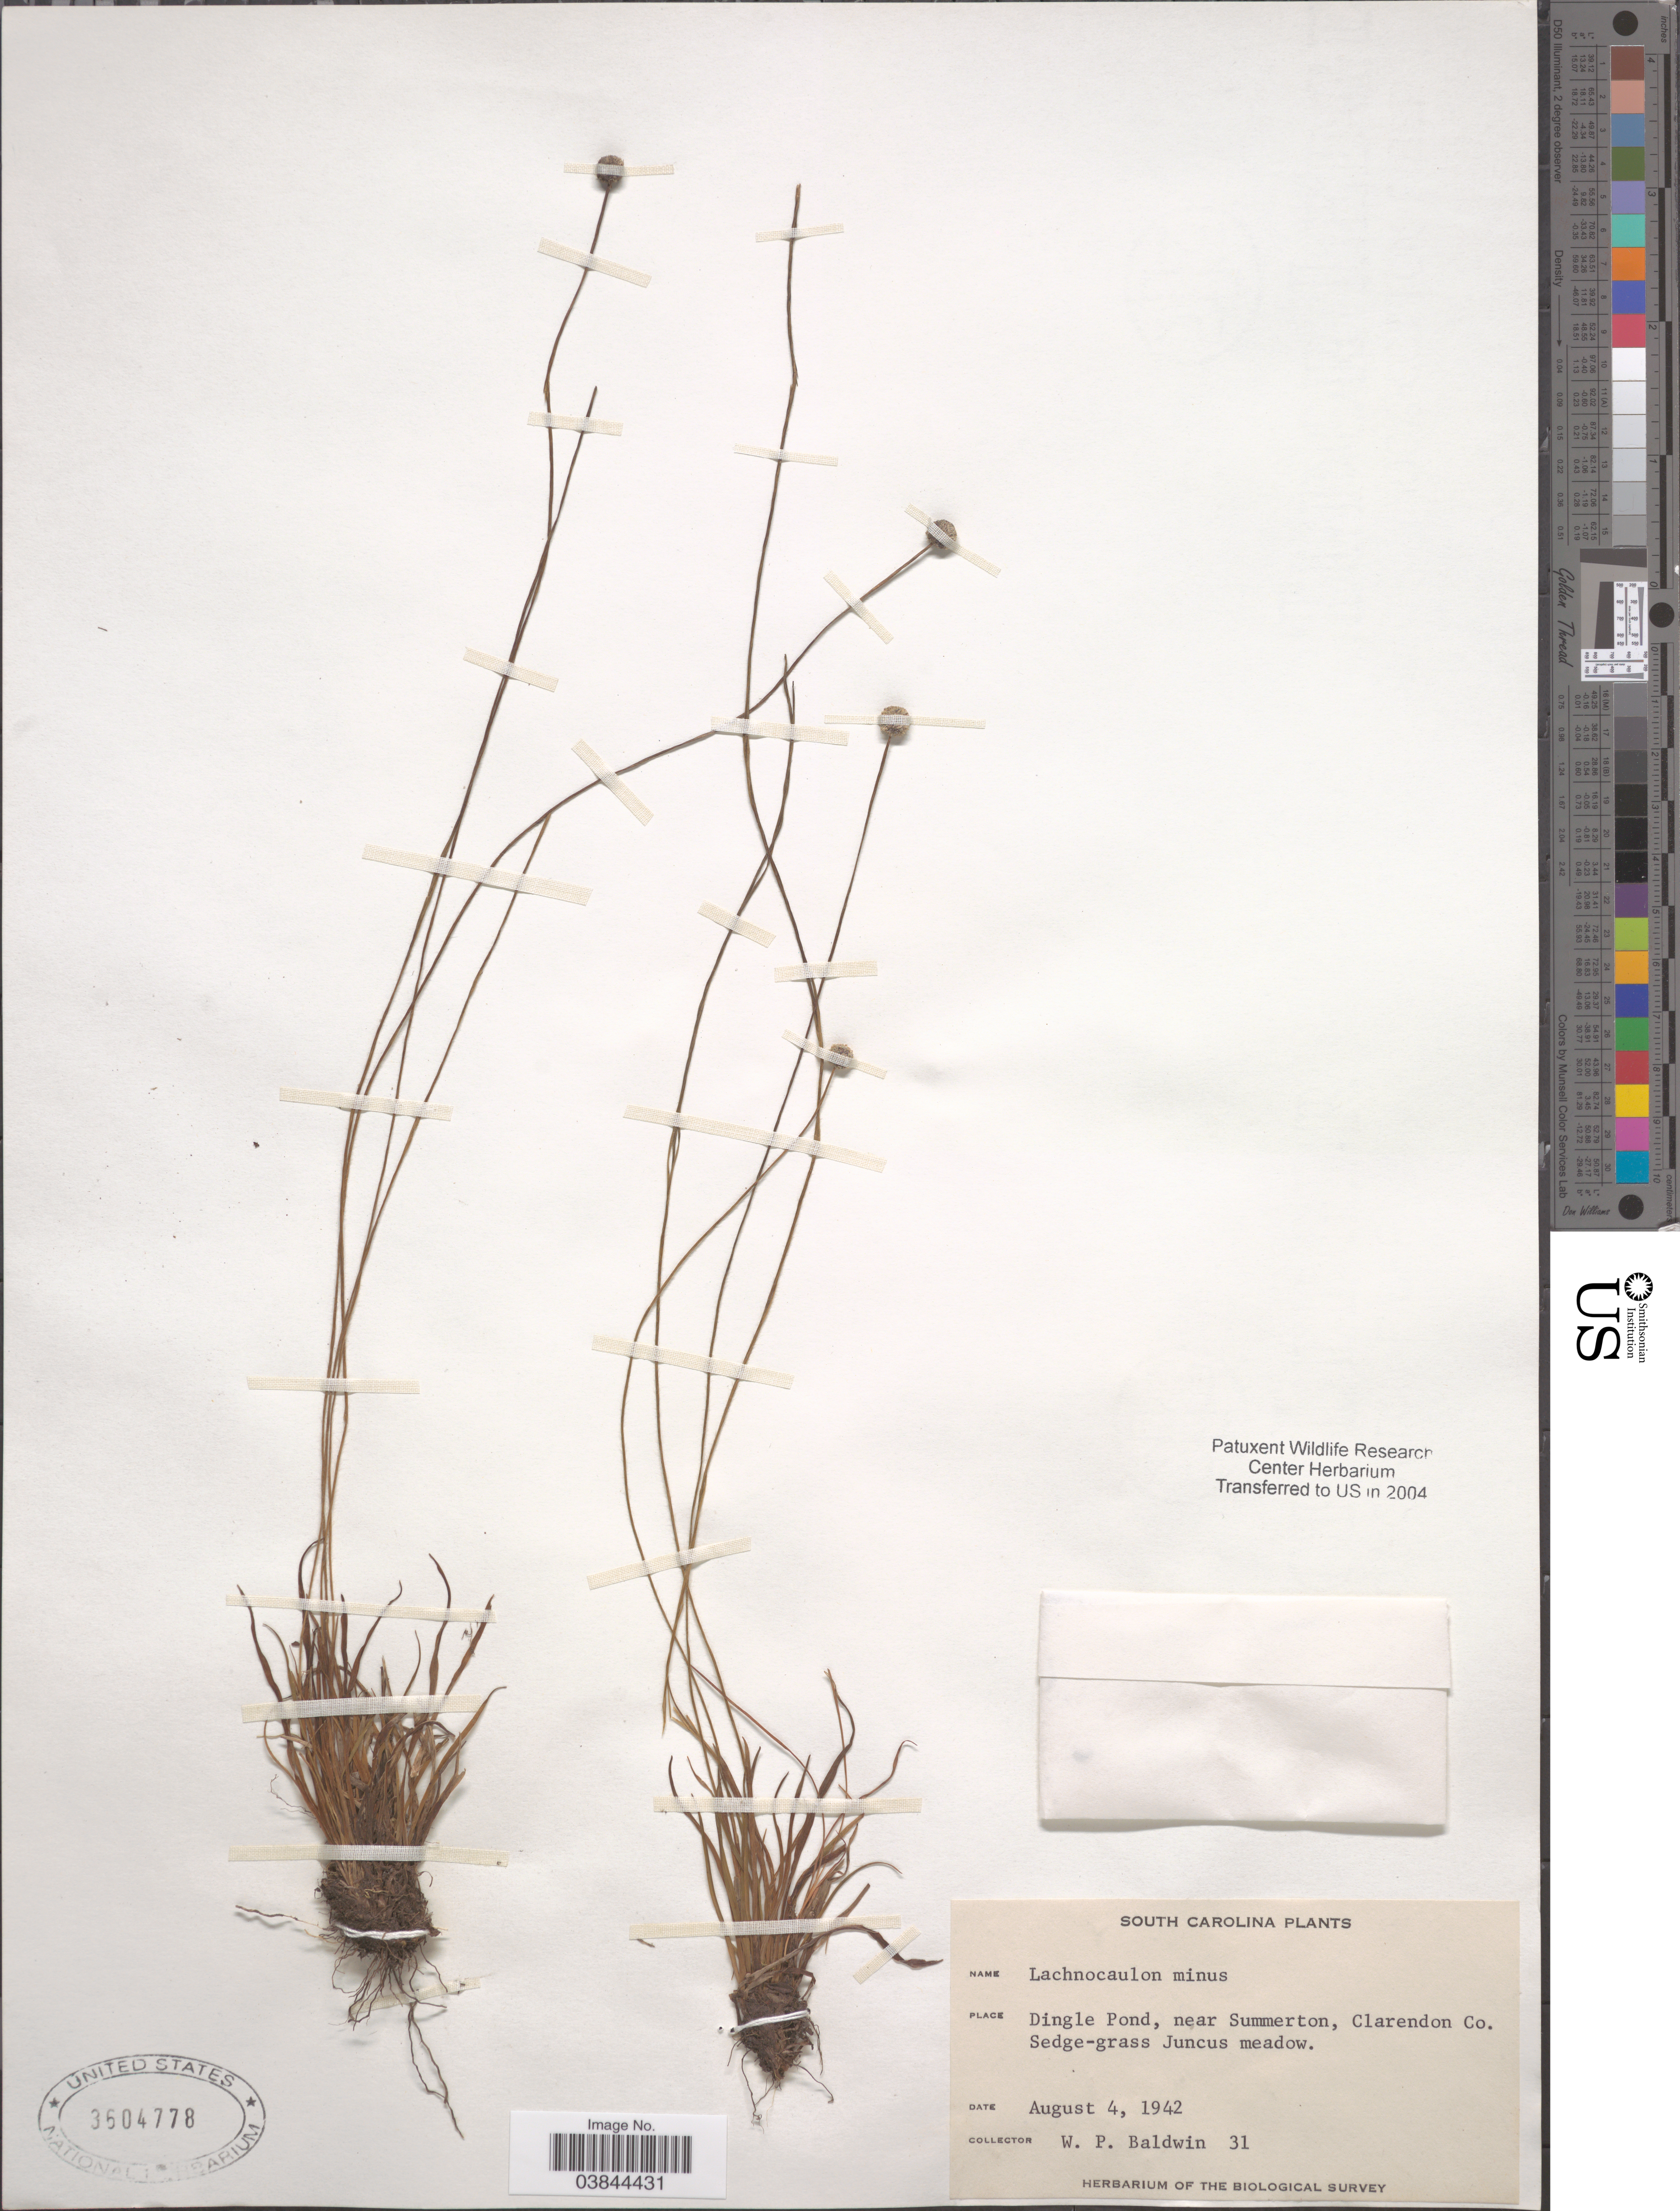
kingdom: Plantae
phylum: Tracheophyta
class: Liliopsida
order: Poales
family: Eriocaulaceae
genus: Lachnocaulon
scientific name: Lachnocaulon minus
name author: (Chapm.) Small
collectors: W. Baldwin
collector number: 31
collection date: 1942-08-04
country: United States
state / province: South Carolina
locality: Dingle Pond, near Summerton, Clarendon Co.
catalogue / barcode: US 3504778